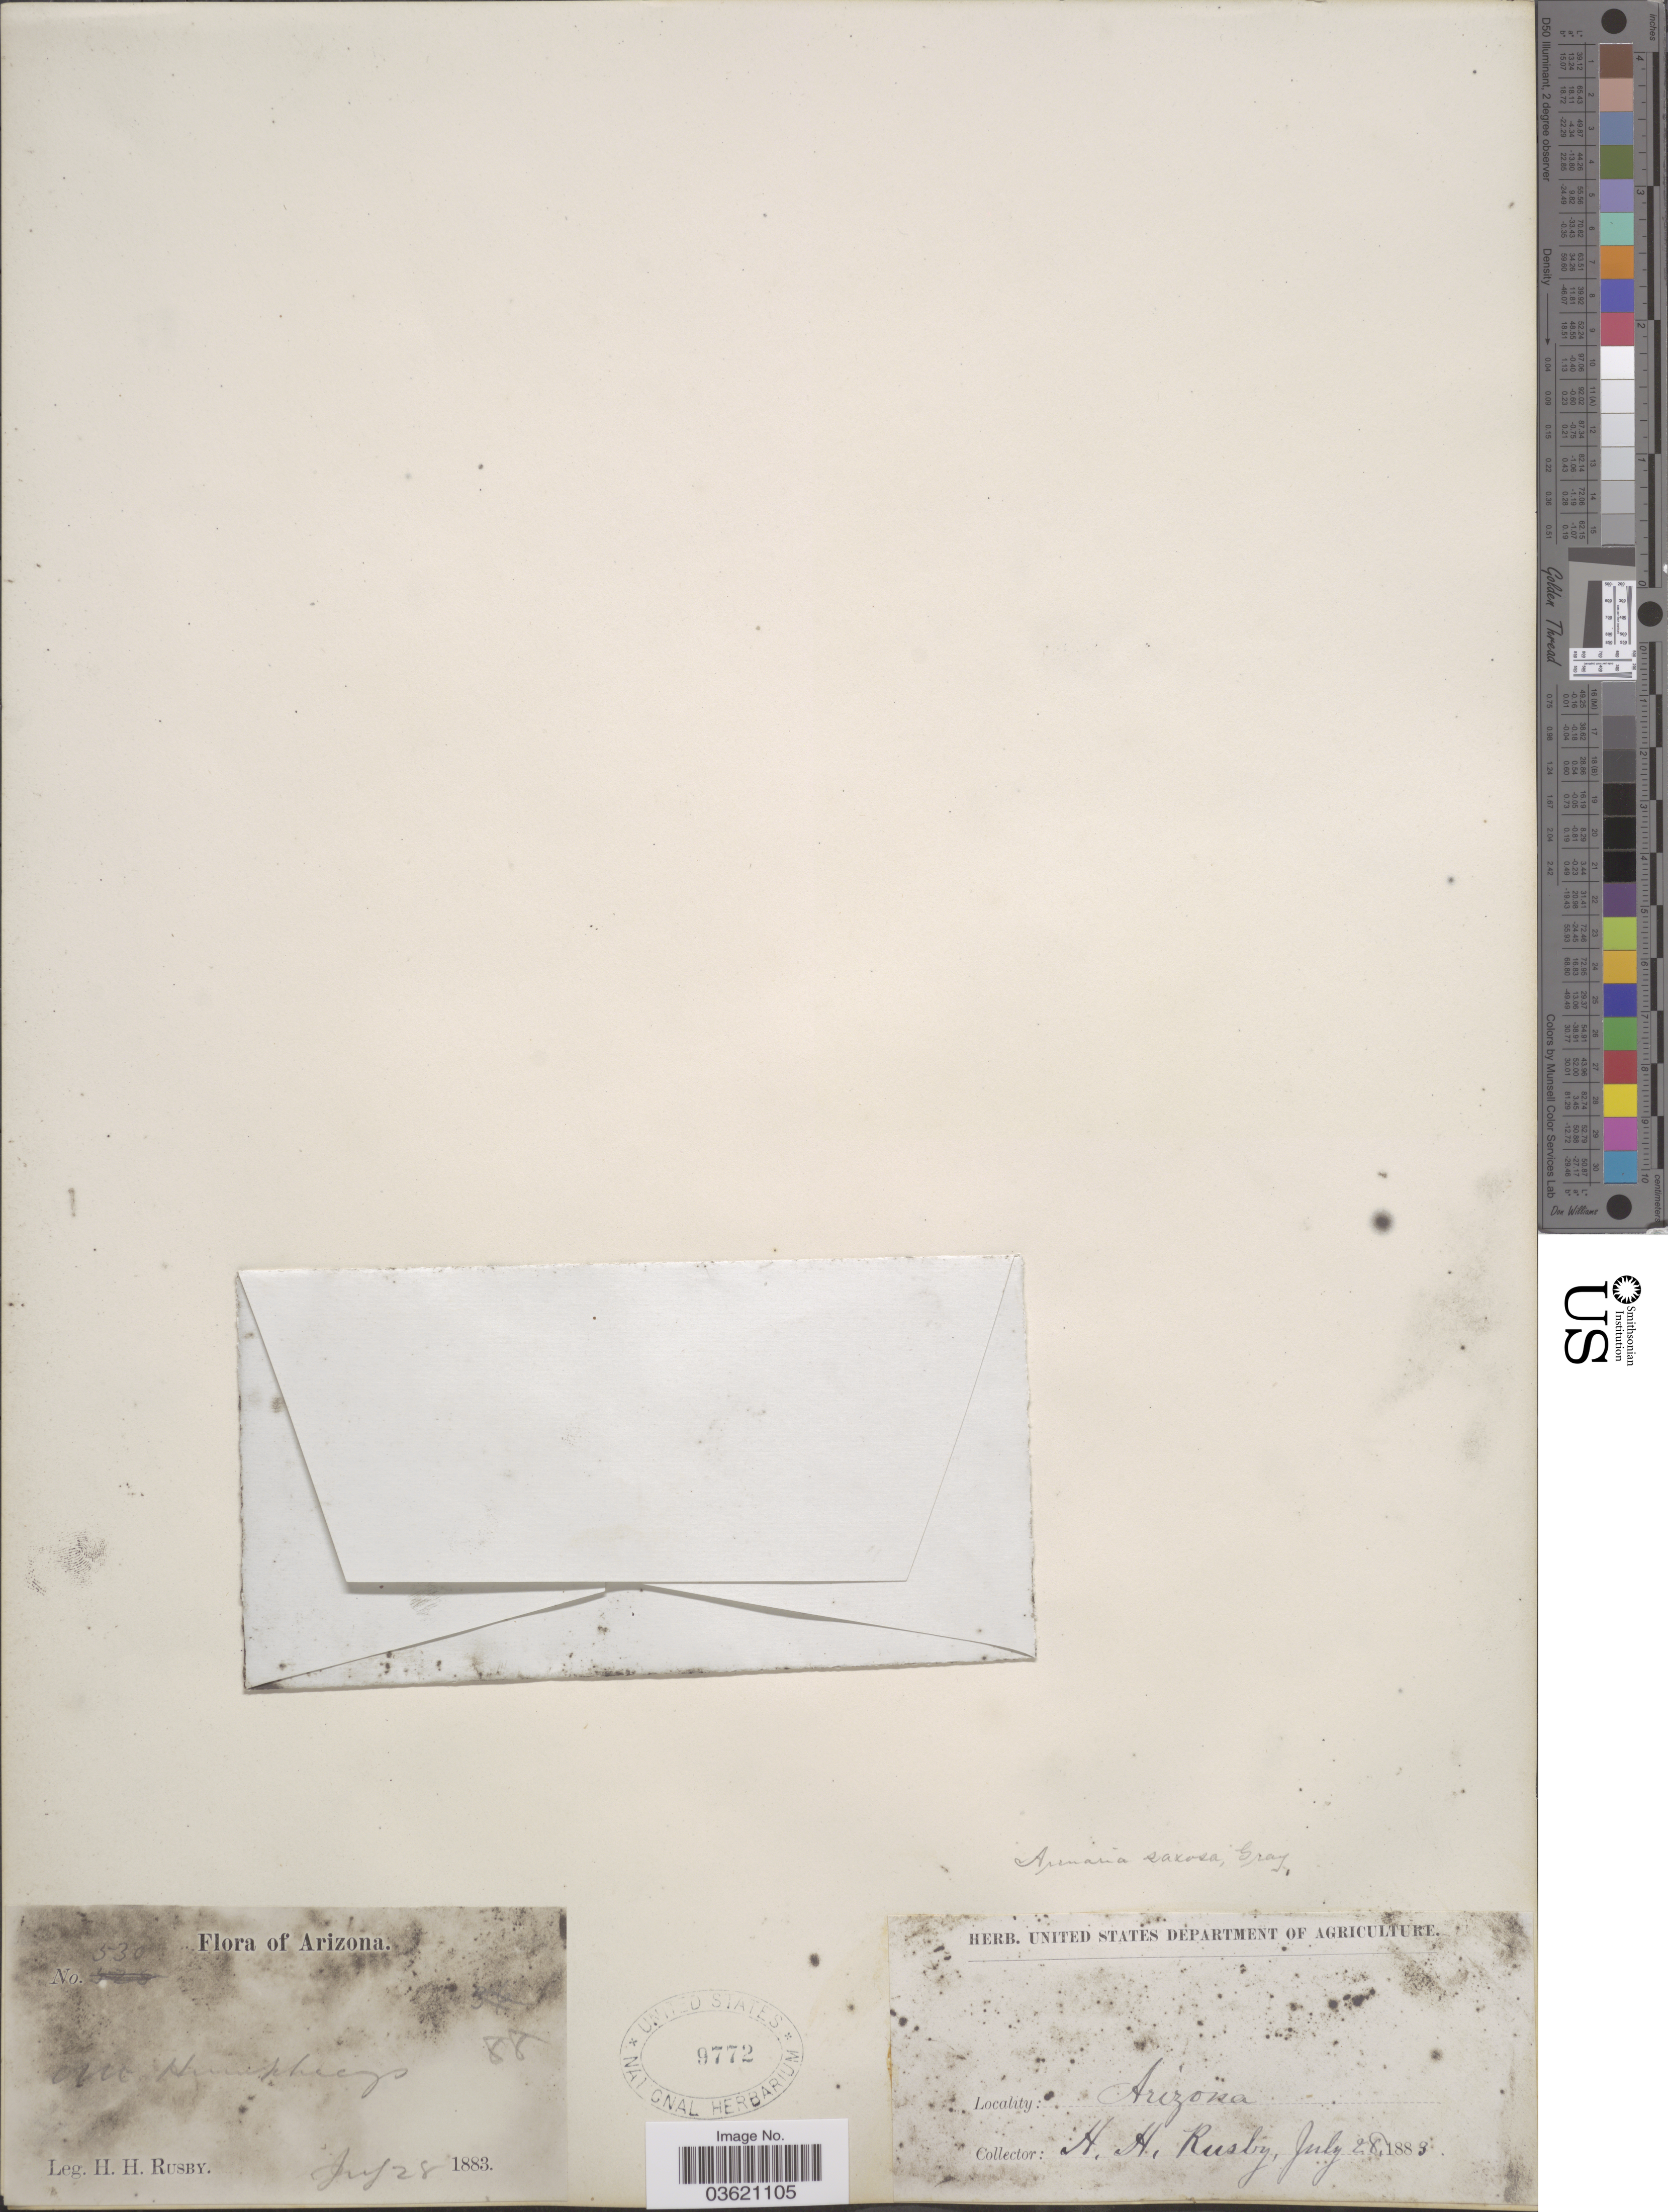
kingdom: Plantae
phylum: Tracheophyta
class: Magnoliopsida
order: Caryophyllales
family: Caryophyllaceae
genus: Arenaria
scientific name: Arenaria saxosa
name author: A. Gray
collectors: H. H. Rusby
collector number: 530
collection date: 1883-07-28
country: United States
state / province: Arizona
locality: Mt. Humphreys.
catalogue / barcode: US 9772